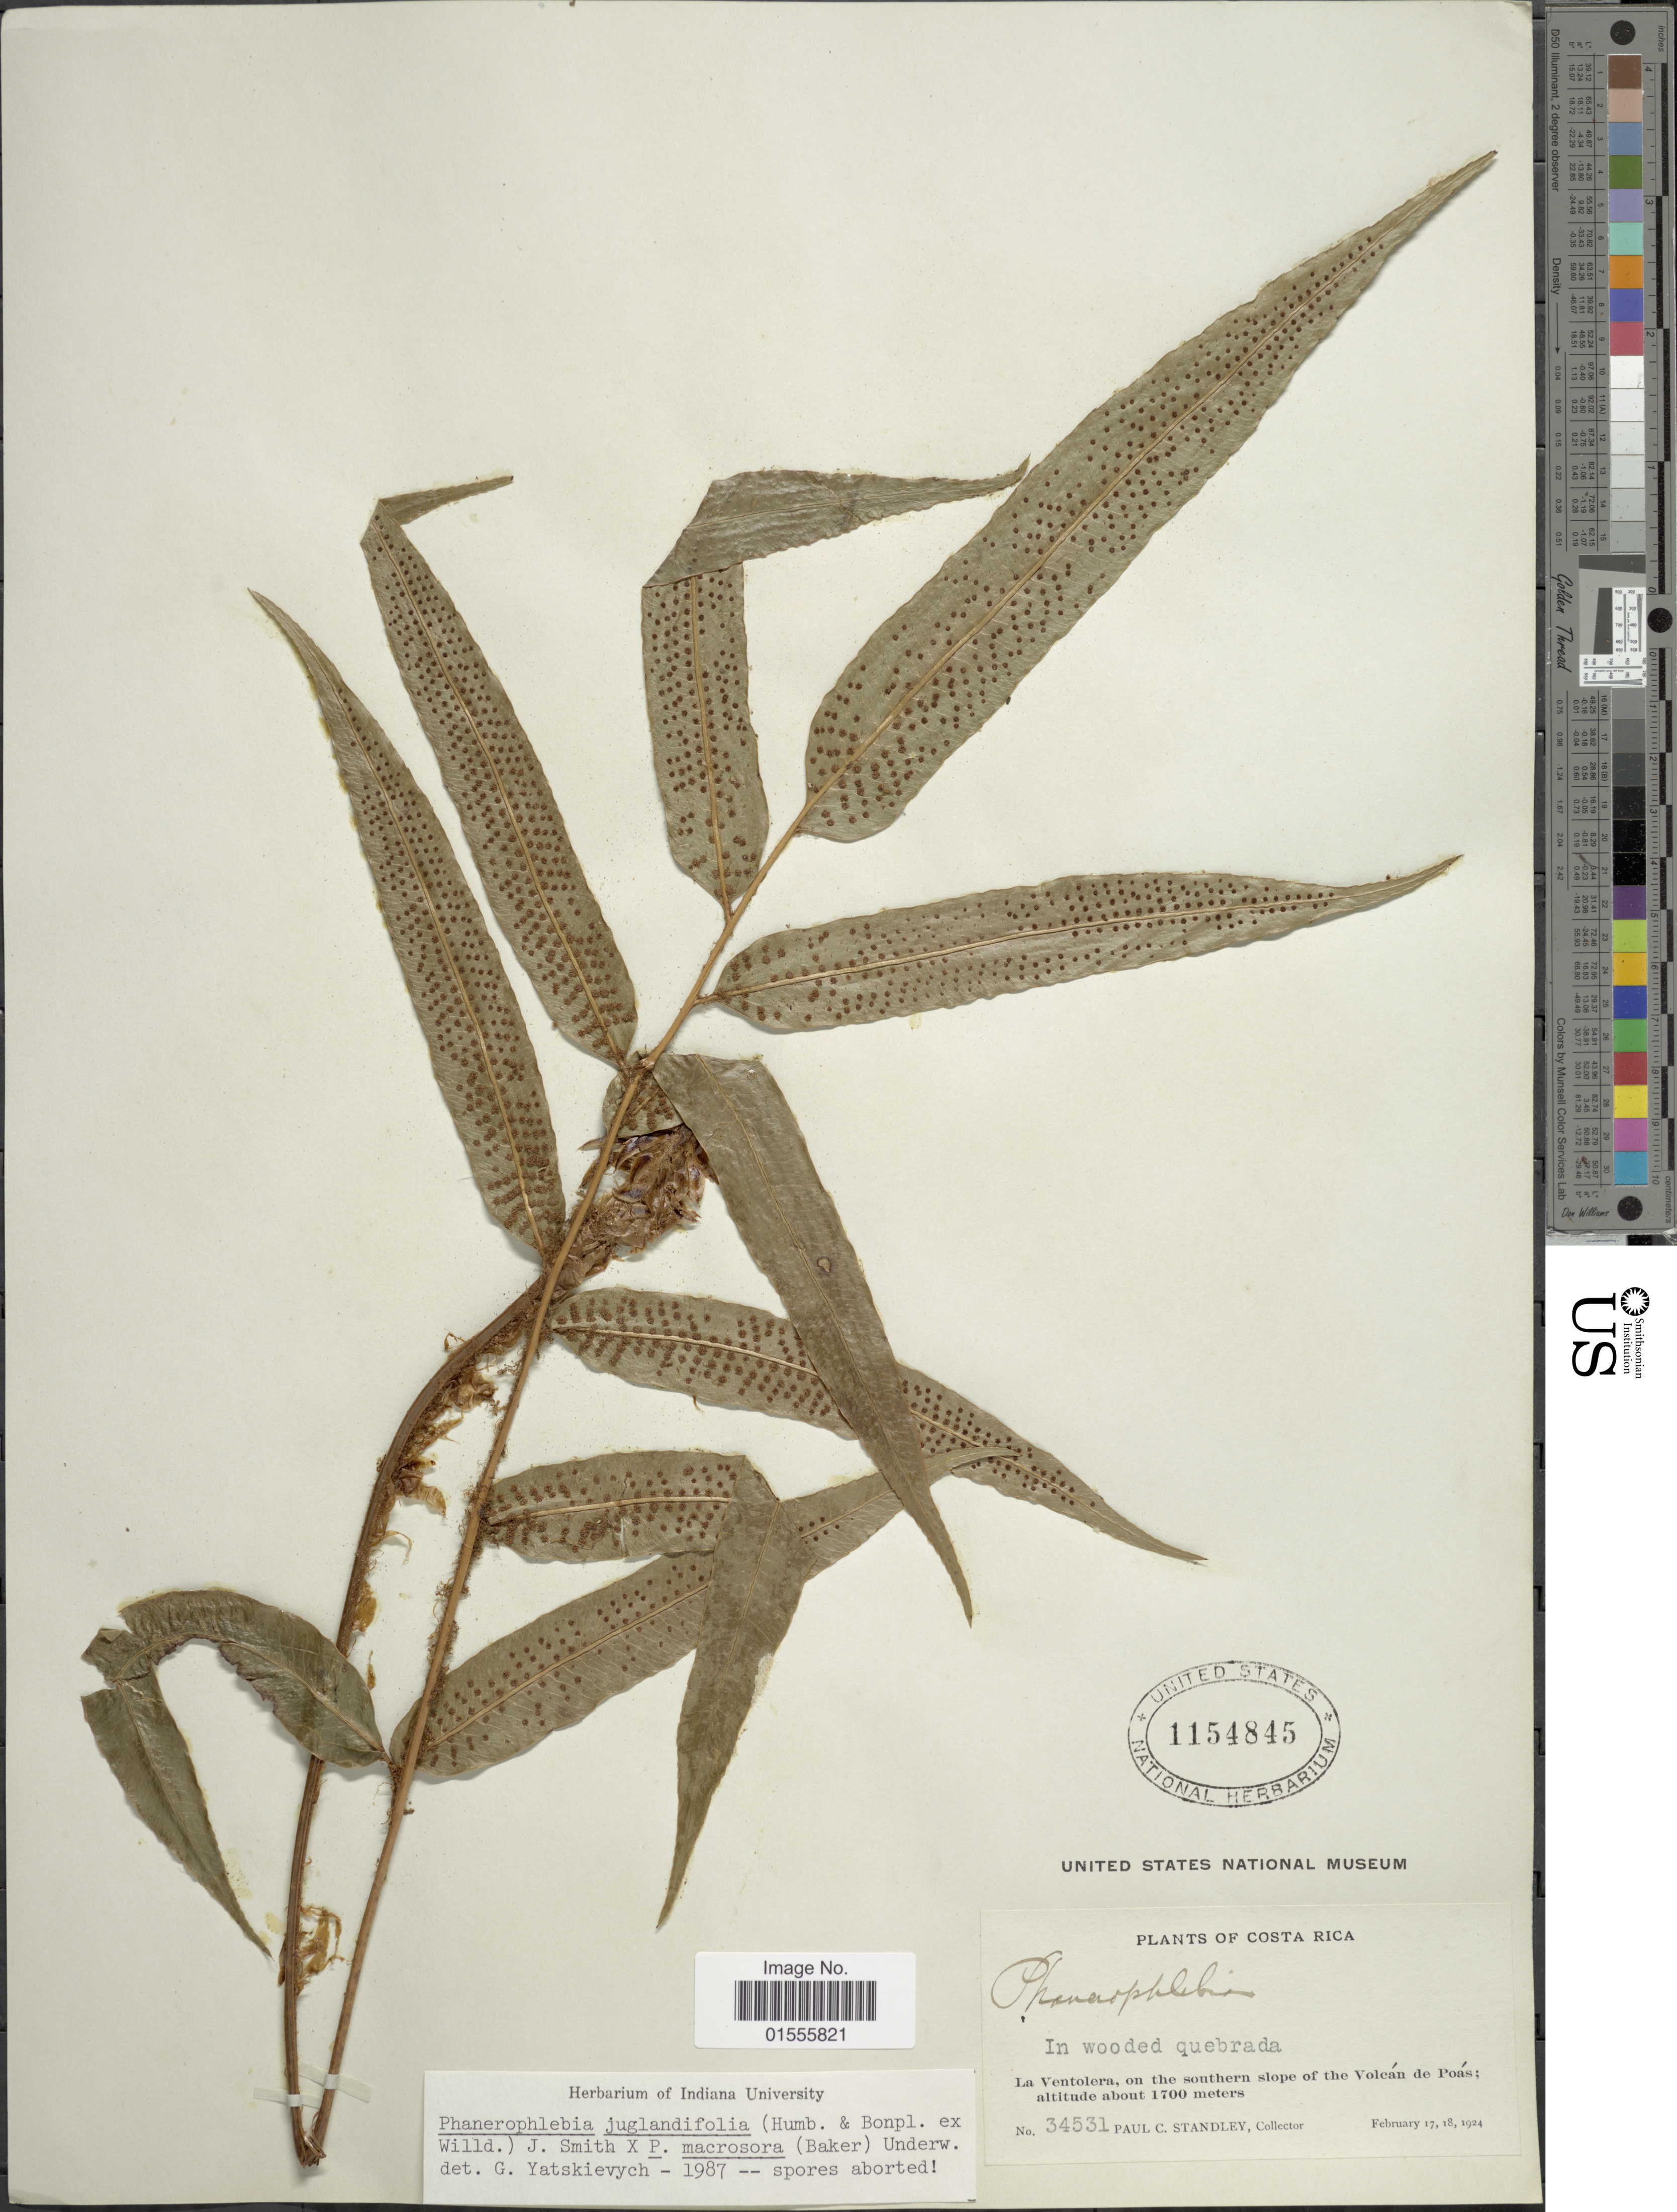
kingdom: Plantae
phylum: Tracheophyta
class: Polypodiopsida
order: Polypodiales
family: Dryopteridaceae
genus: Phanerophlebia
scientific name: Phanerophlebia juglandifolia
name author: (Willd.) J. Sm.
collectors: P. C. Standley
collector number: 34531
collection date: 1924-02-17/1924-02-18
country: Costa Rica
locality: La Ventolera, on the southern slope of the Volcán de Poás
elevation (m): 1700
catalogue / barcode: US 1154845